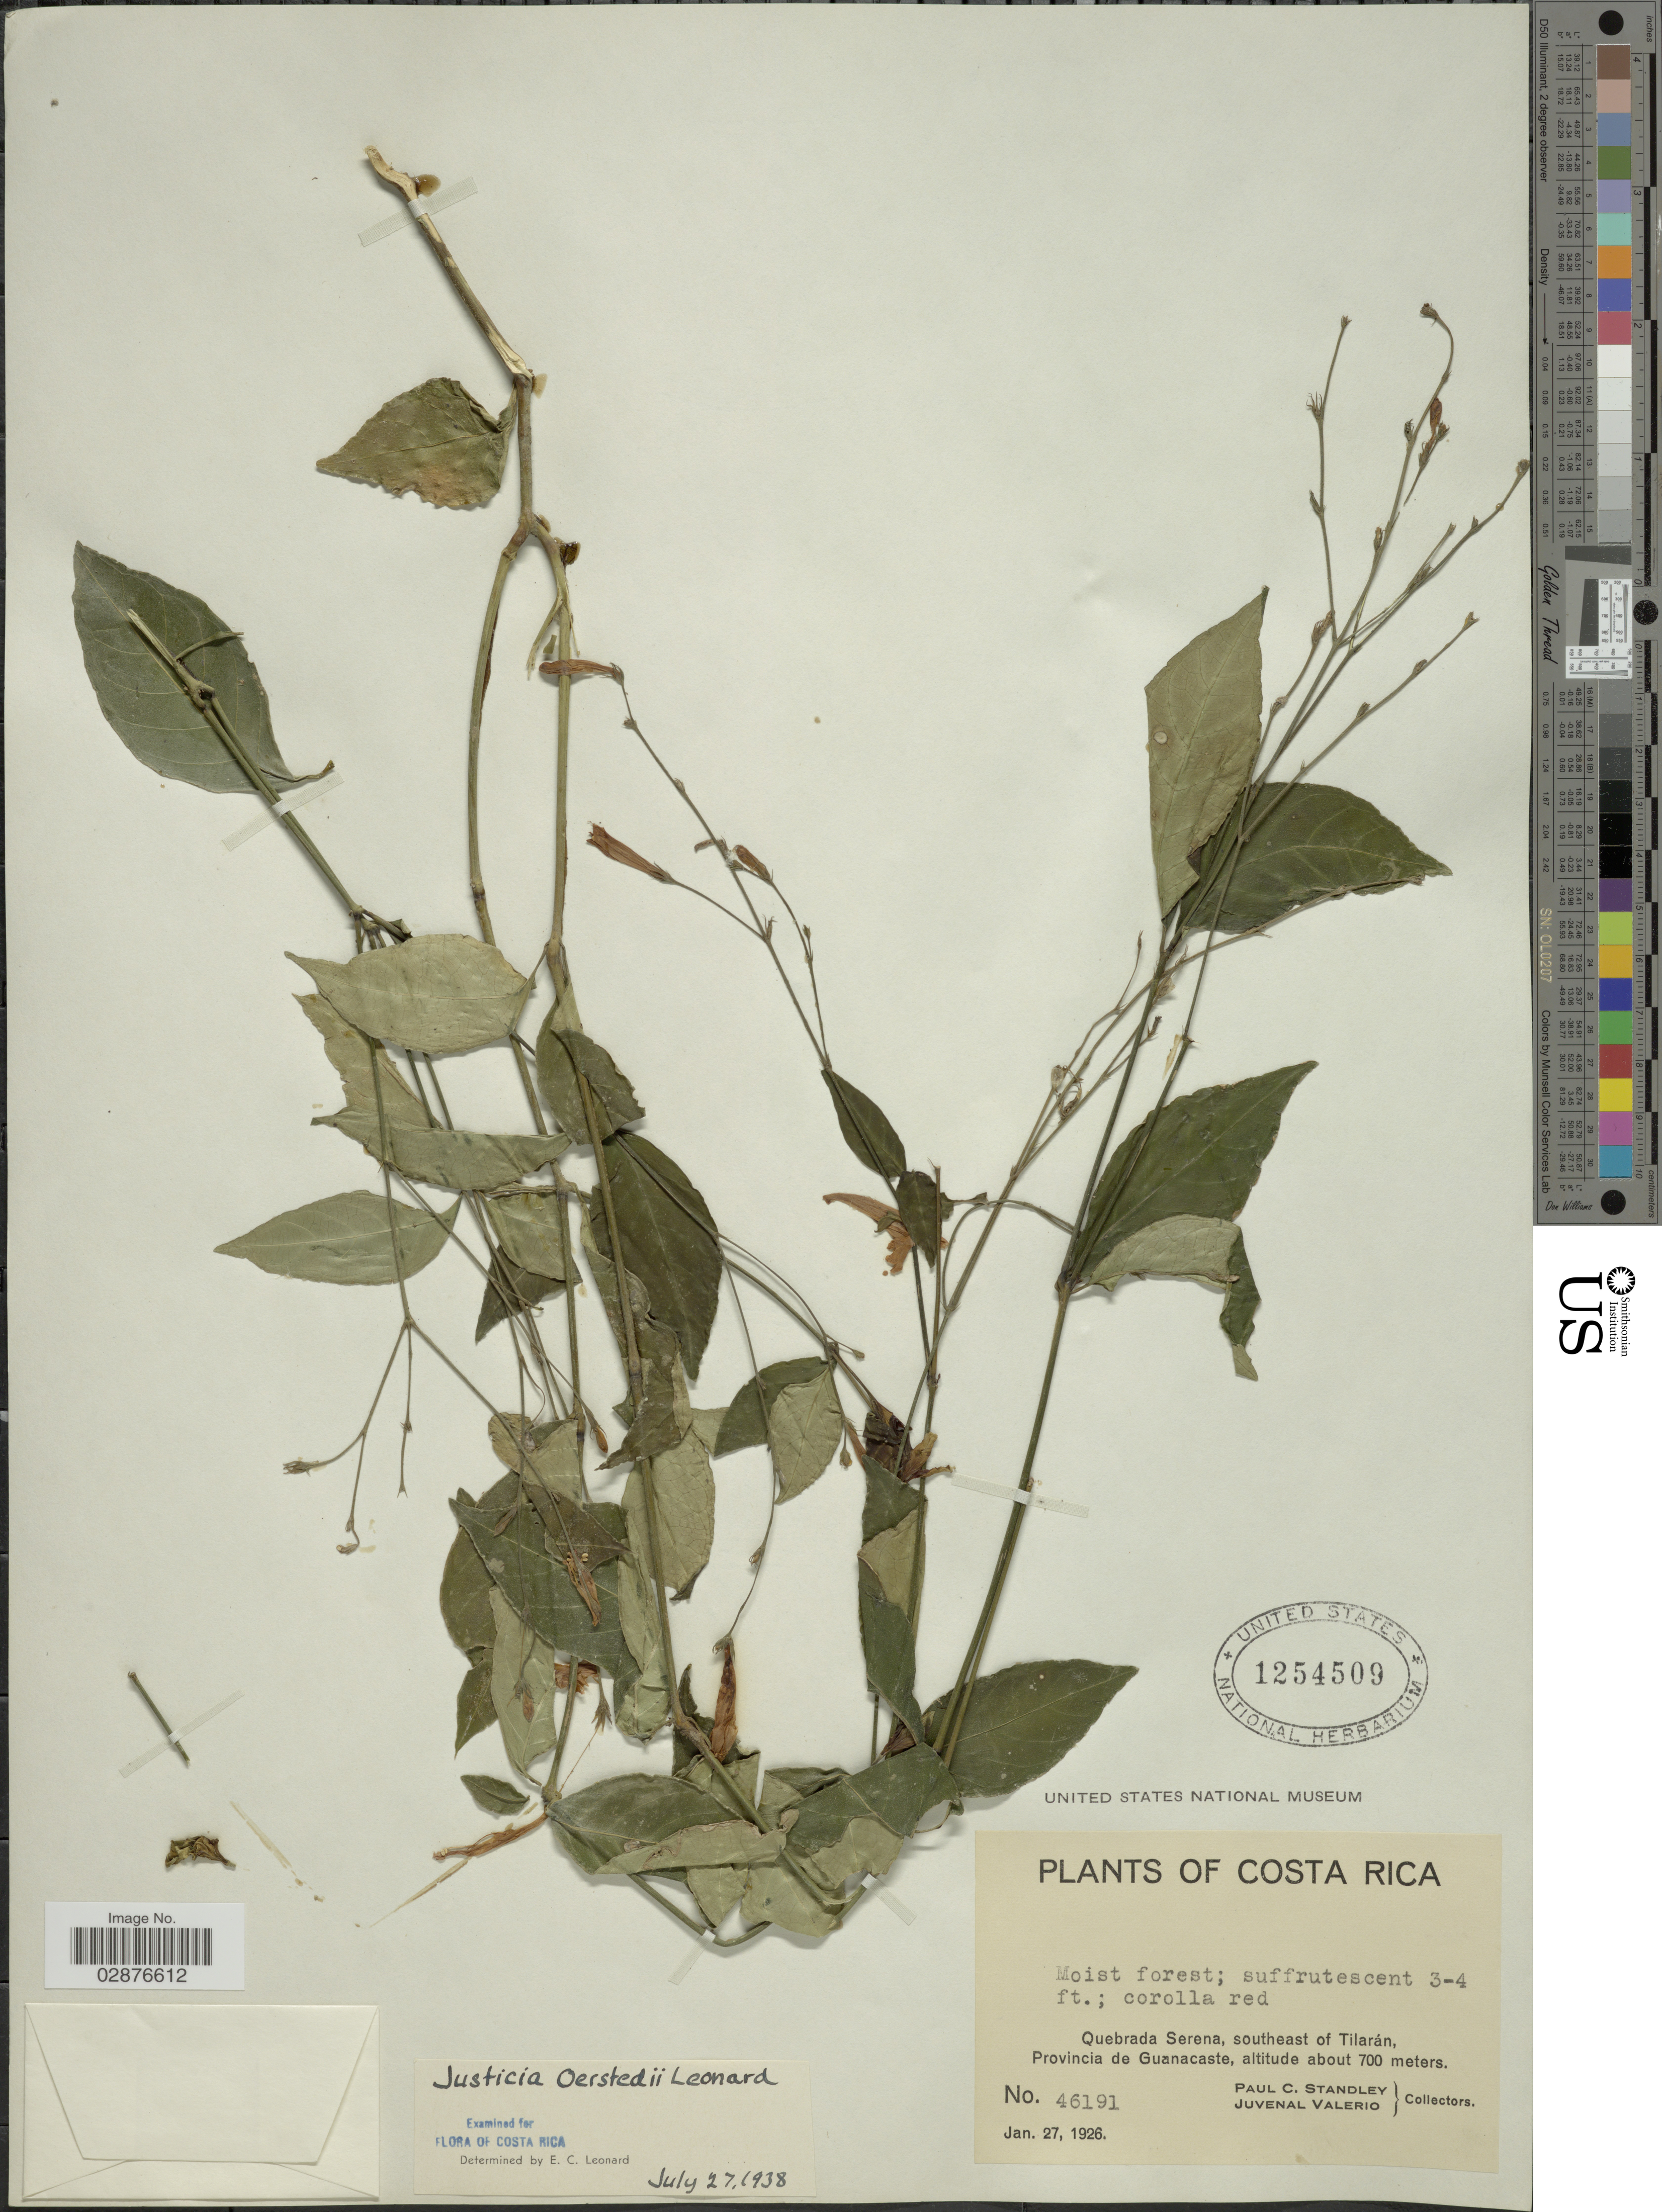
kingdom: Plantae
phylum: Tracheophyta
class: Magnoliopsida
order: Lamiales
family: Acanthaceae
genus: Justicia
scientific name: Justicia oerstedii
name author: Leonard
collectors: P. C. Standley & J. Valerio R.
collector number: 46191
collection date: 1926-01-27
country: Costa Rica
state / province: Guanacaste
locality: Quebrada Serena, southeast of Tilarán.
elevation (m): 700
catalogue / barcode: US 1254509